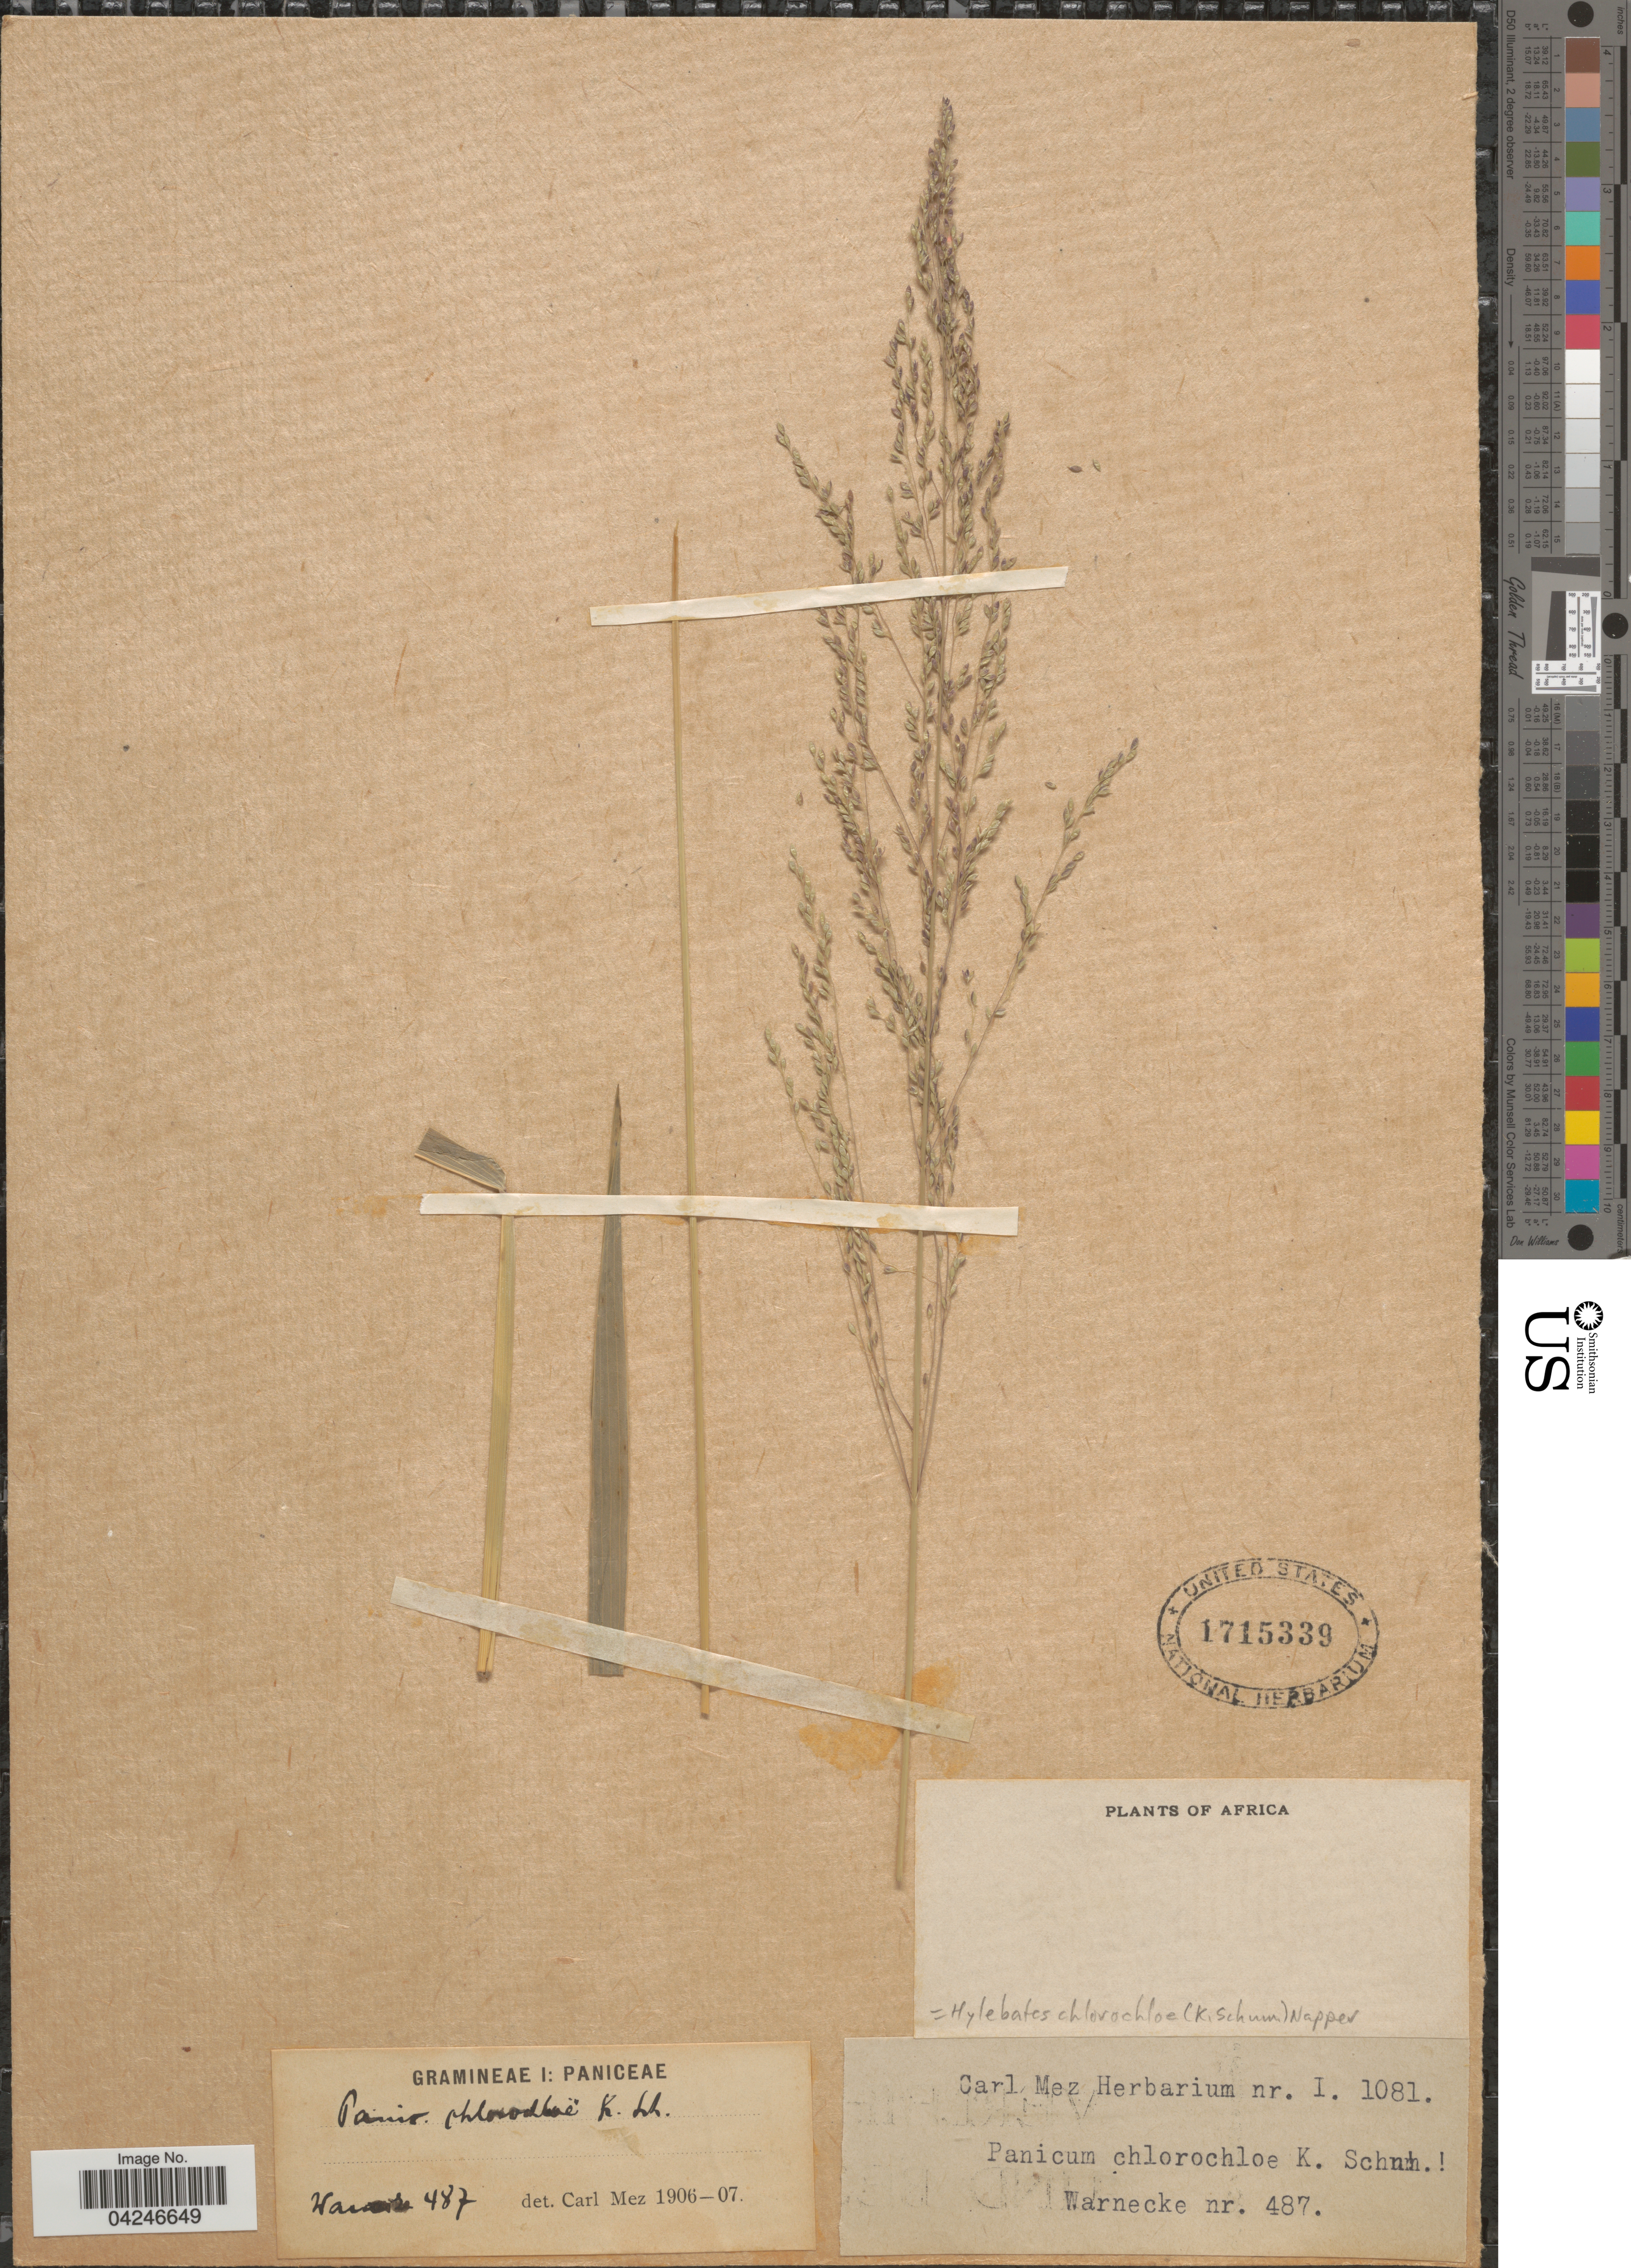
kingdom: Plantae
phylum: Tracheophyta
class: Liliopsida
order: Poales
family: Poaceae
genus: Hylebates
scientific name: Hylebates chlorochloe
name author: (K. Schum.) Napper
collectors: -. Warnecke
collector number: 487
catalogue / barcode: US 1715339